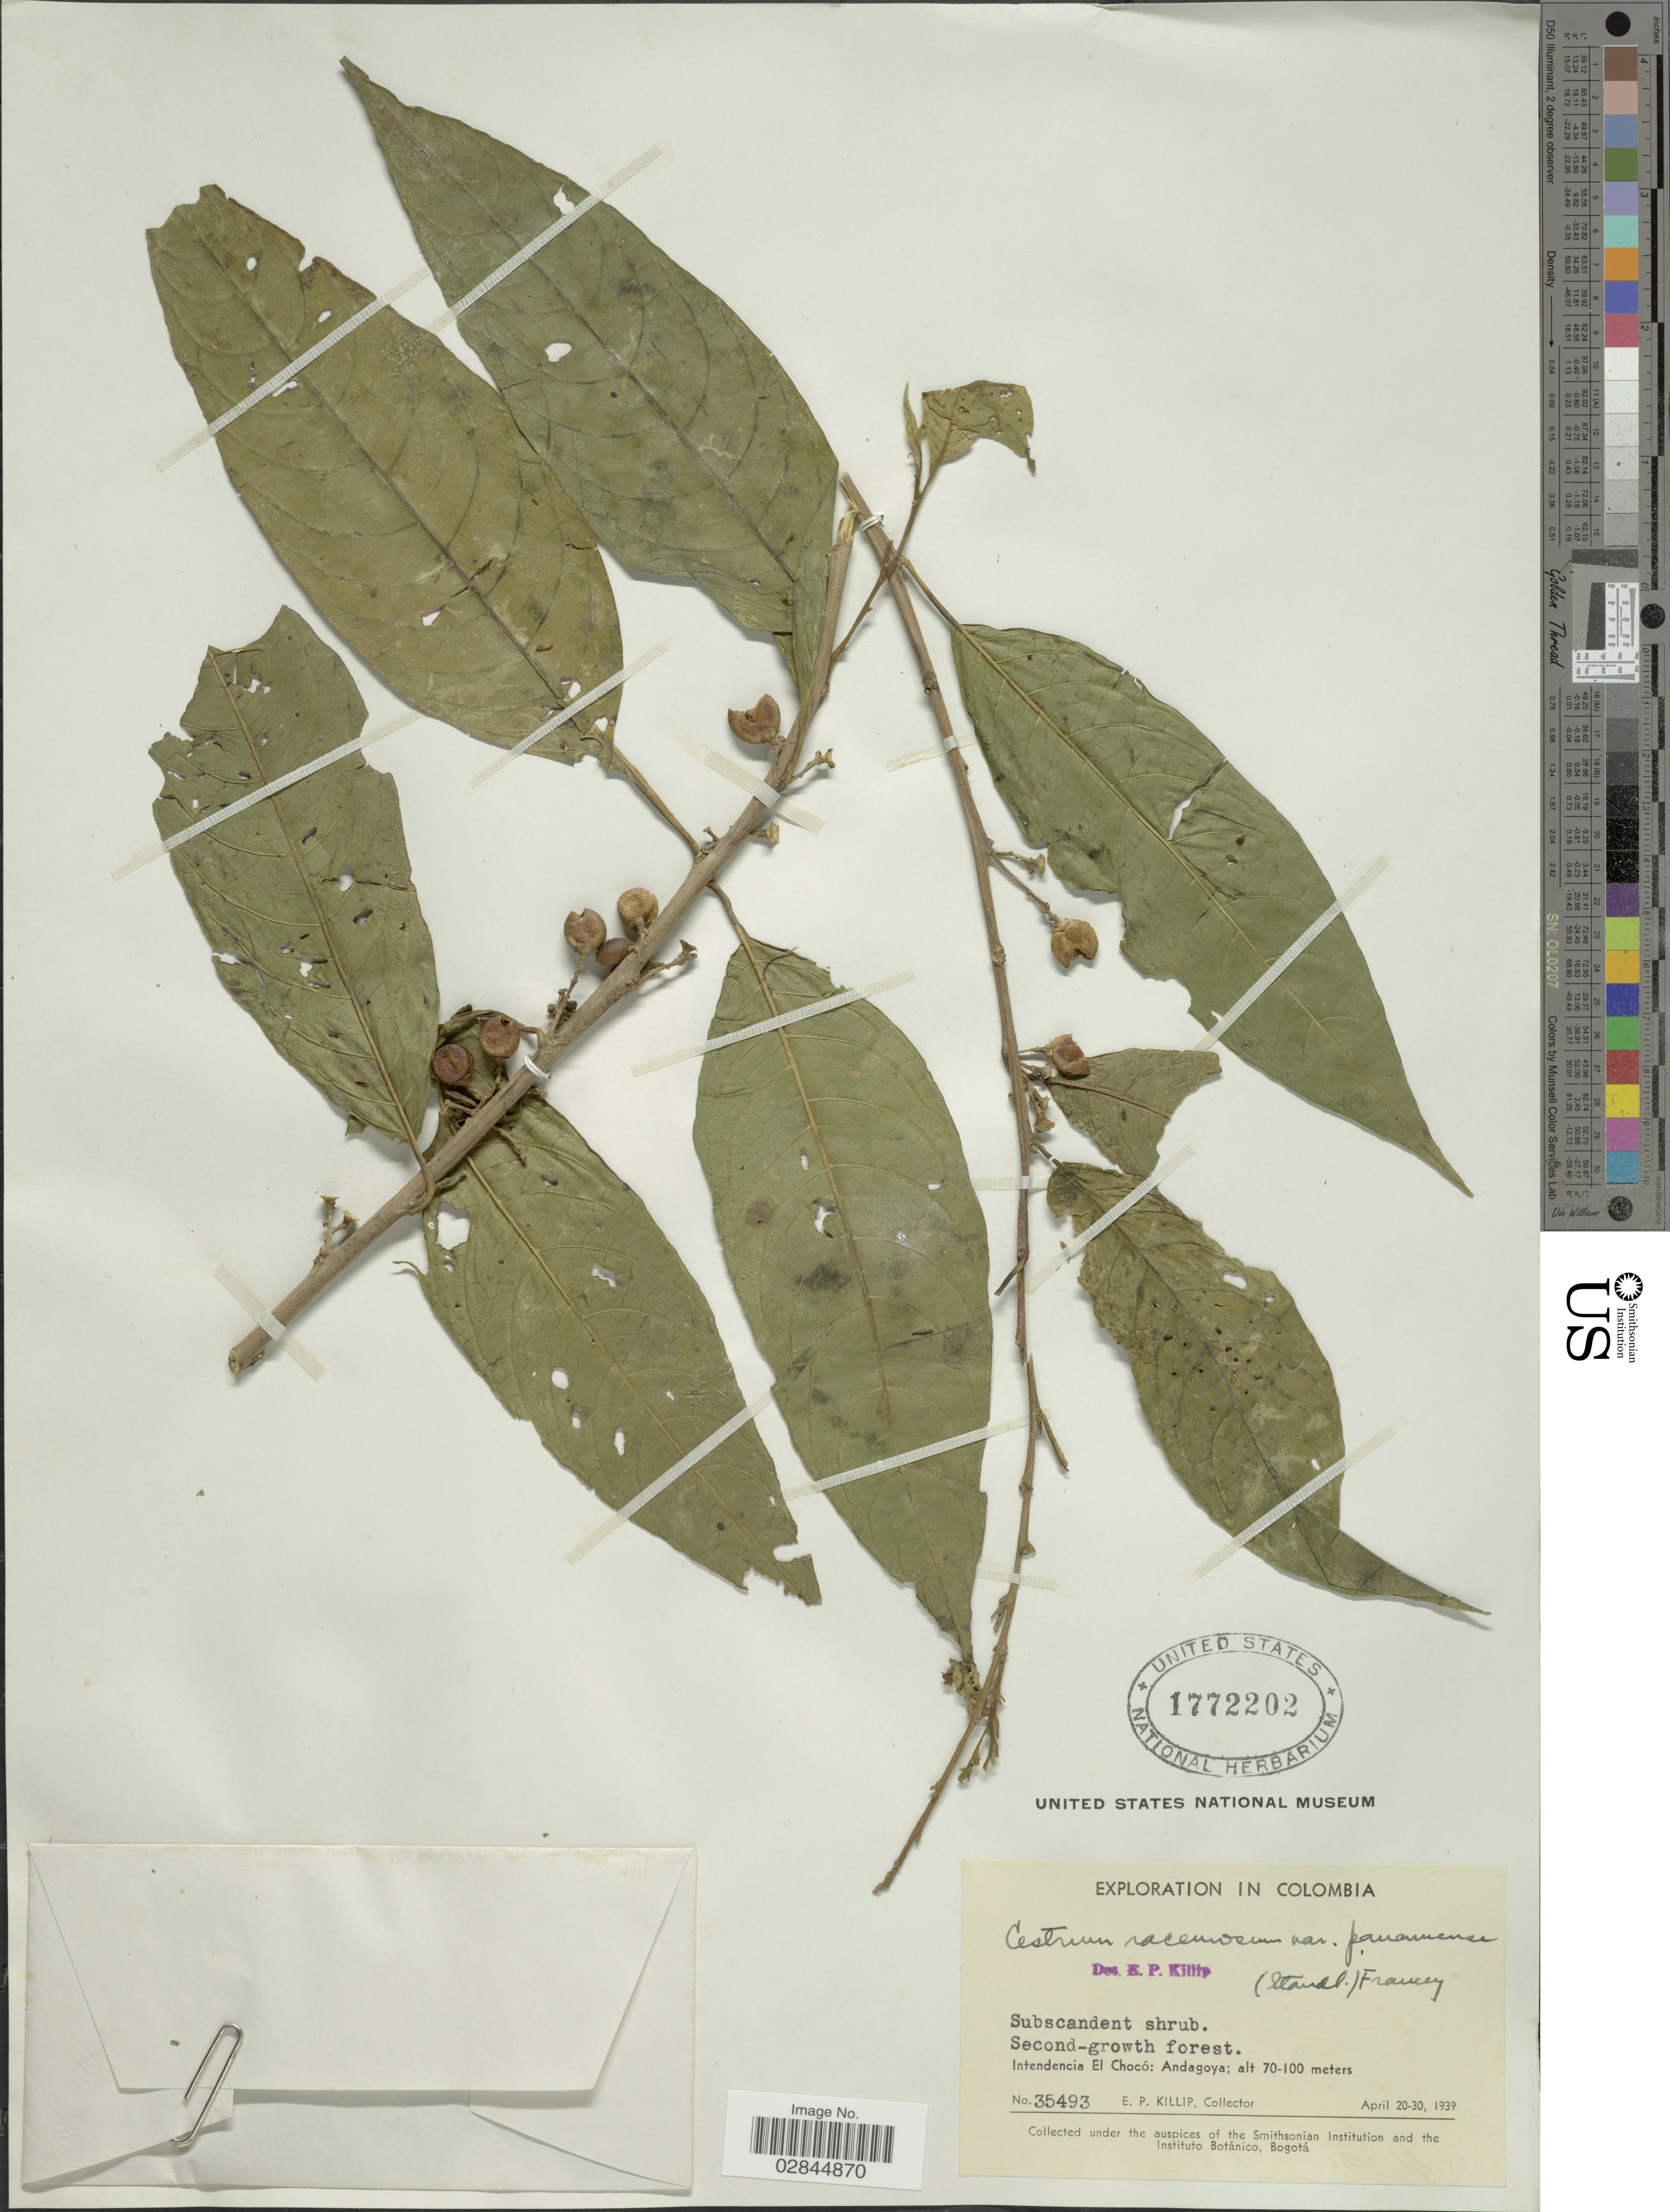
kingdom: Plantae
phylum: Tracheophyta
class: Magnoliopsida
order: Solanales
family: Solanaceae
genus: Cestrum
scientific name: Cestrum racemosum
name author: Ruiz & Pav.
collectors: E. P. Killip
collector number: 35493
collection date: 1939-04-20/1939-04-30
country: Colombia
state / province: Chocó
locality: Intendencia El Chocó: Andagoya.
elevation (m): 70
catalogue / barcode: US 1772202